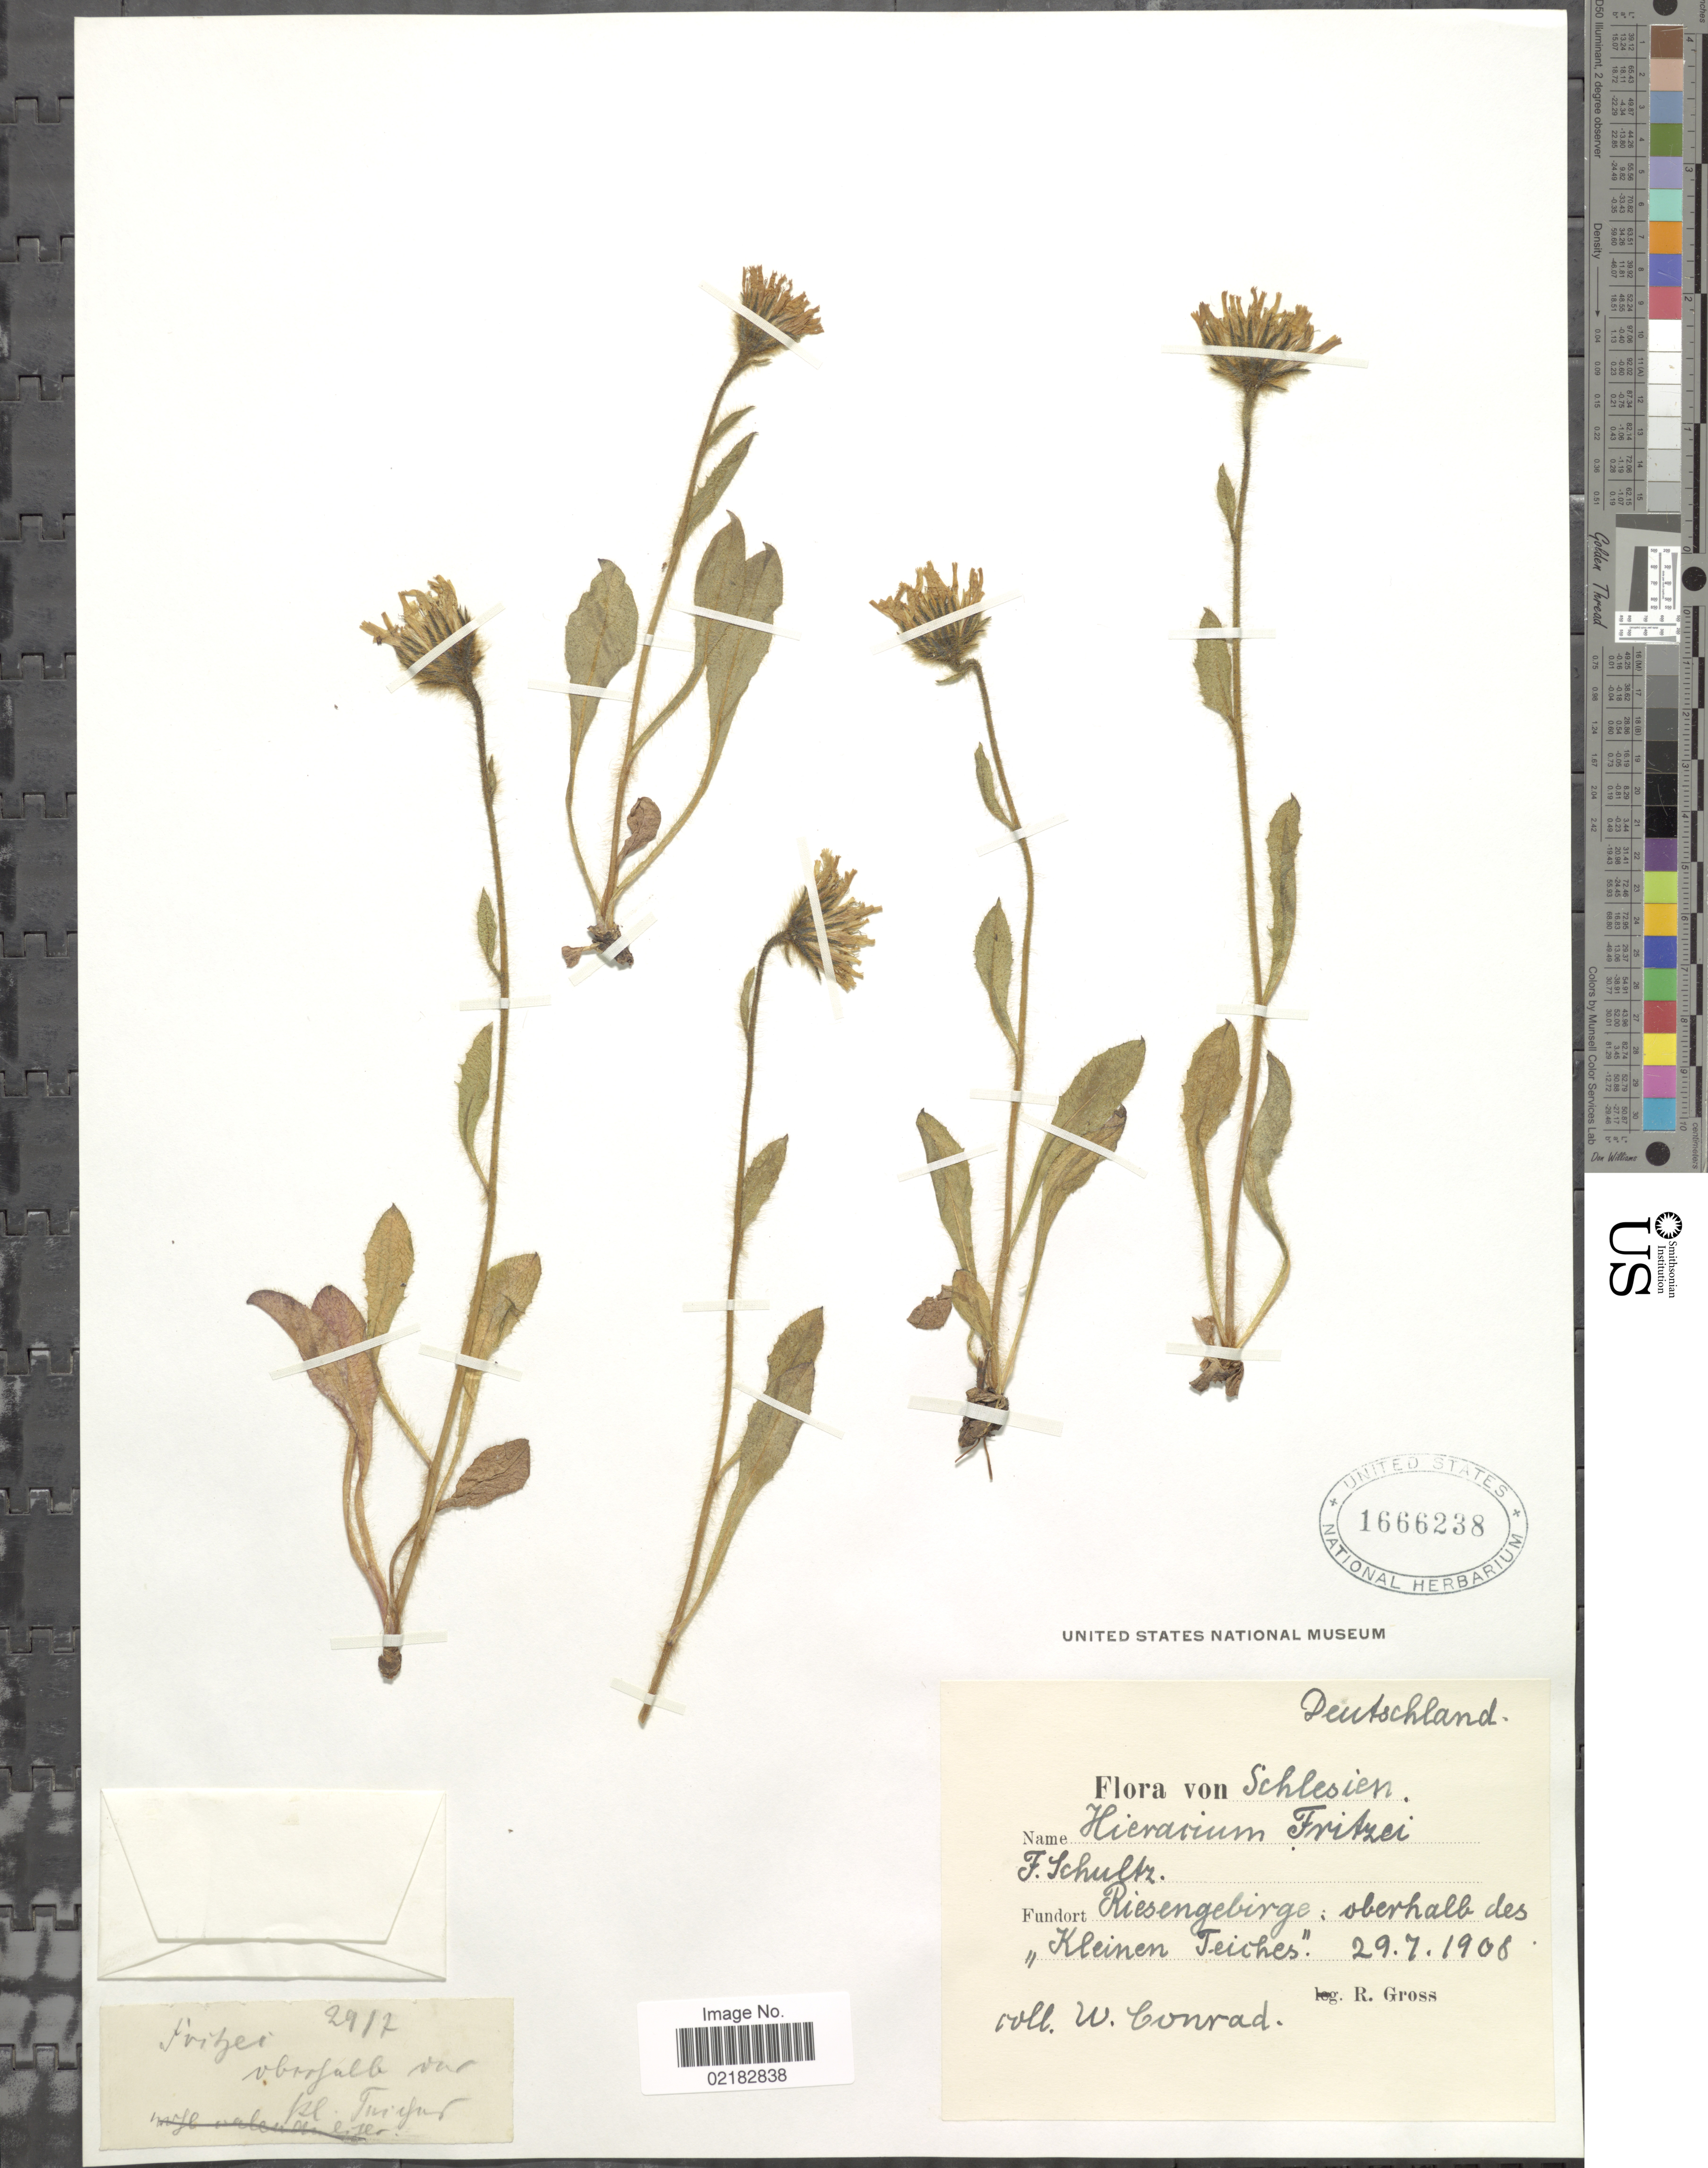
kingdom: Plantae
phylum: Tracheophyta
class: Magnoliopsida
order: Asterales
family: Asteraceae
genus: Hieracium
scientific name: Hieracium fritzei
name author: F.W. Schultz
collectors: W. Conrad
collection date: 1908-07-29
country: Germany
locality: Schlesien, Riesengebirge: oberhalb des "KleinenTeiches"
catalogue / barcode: US 1666238